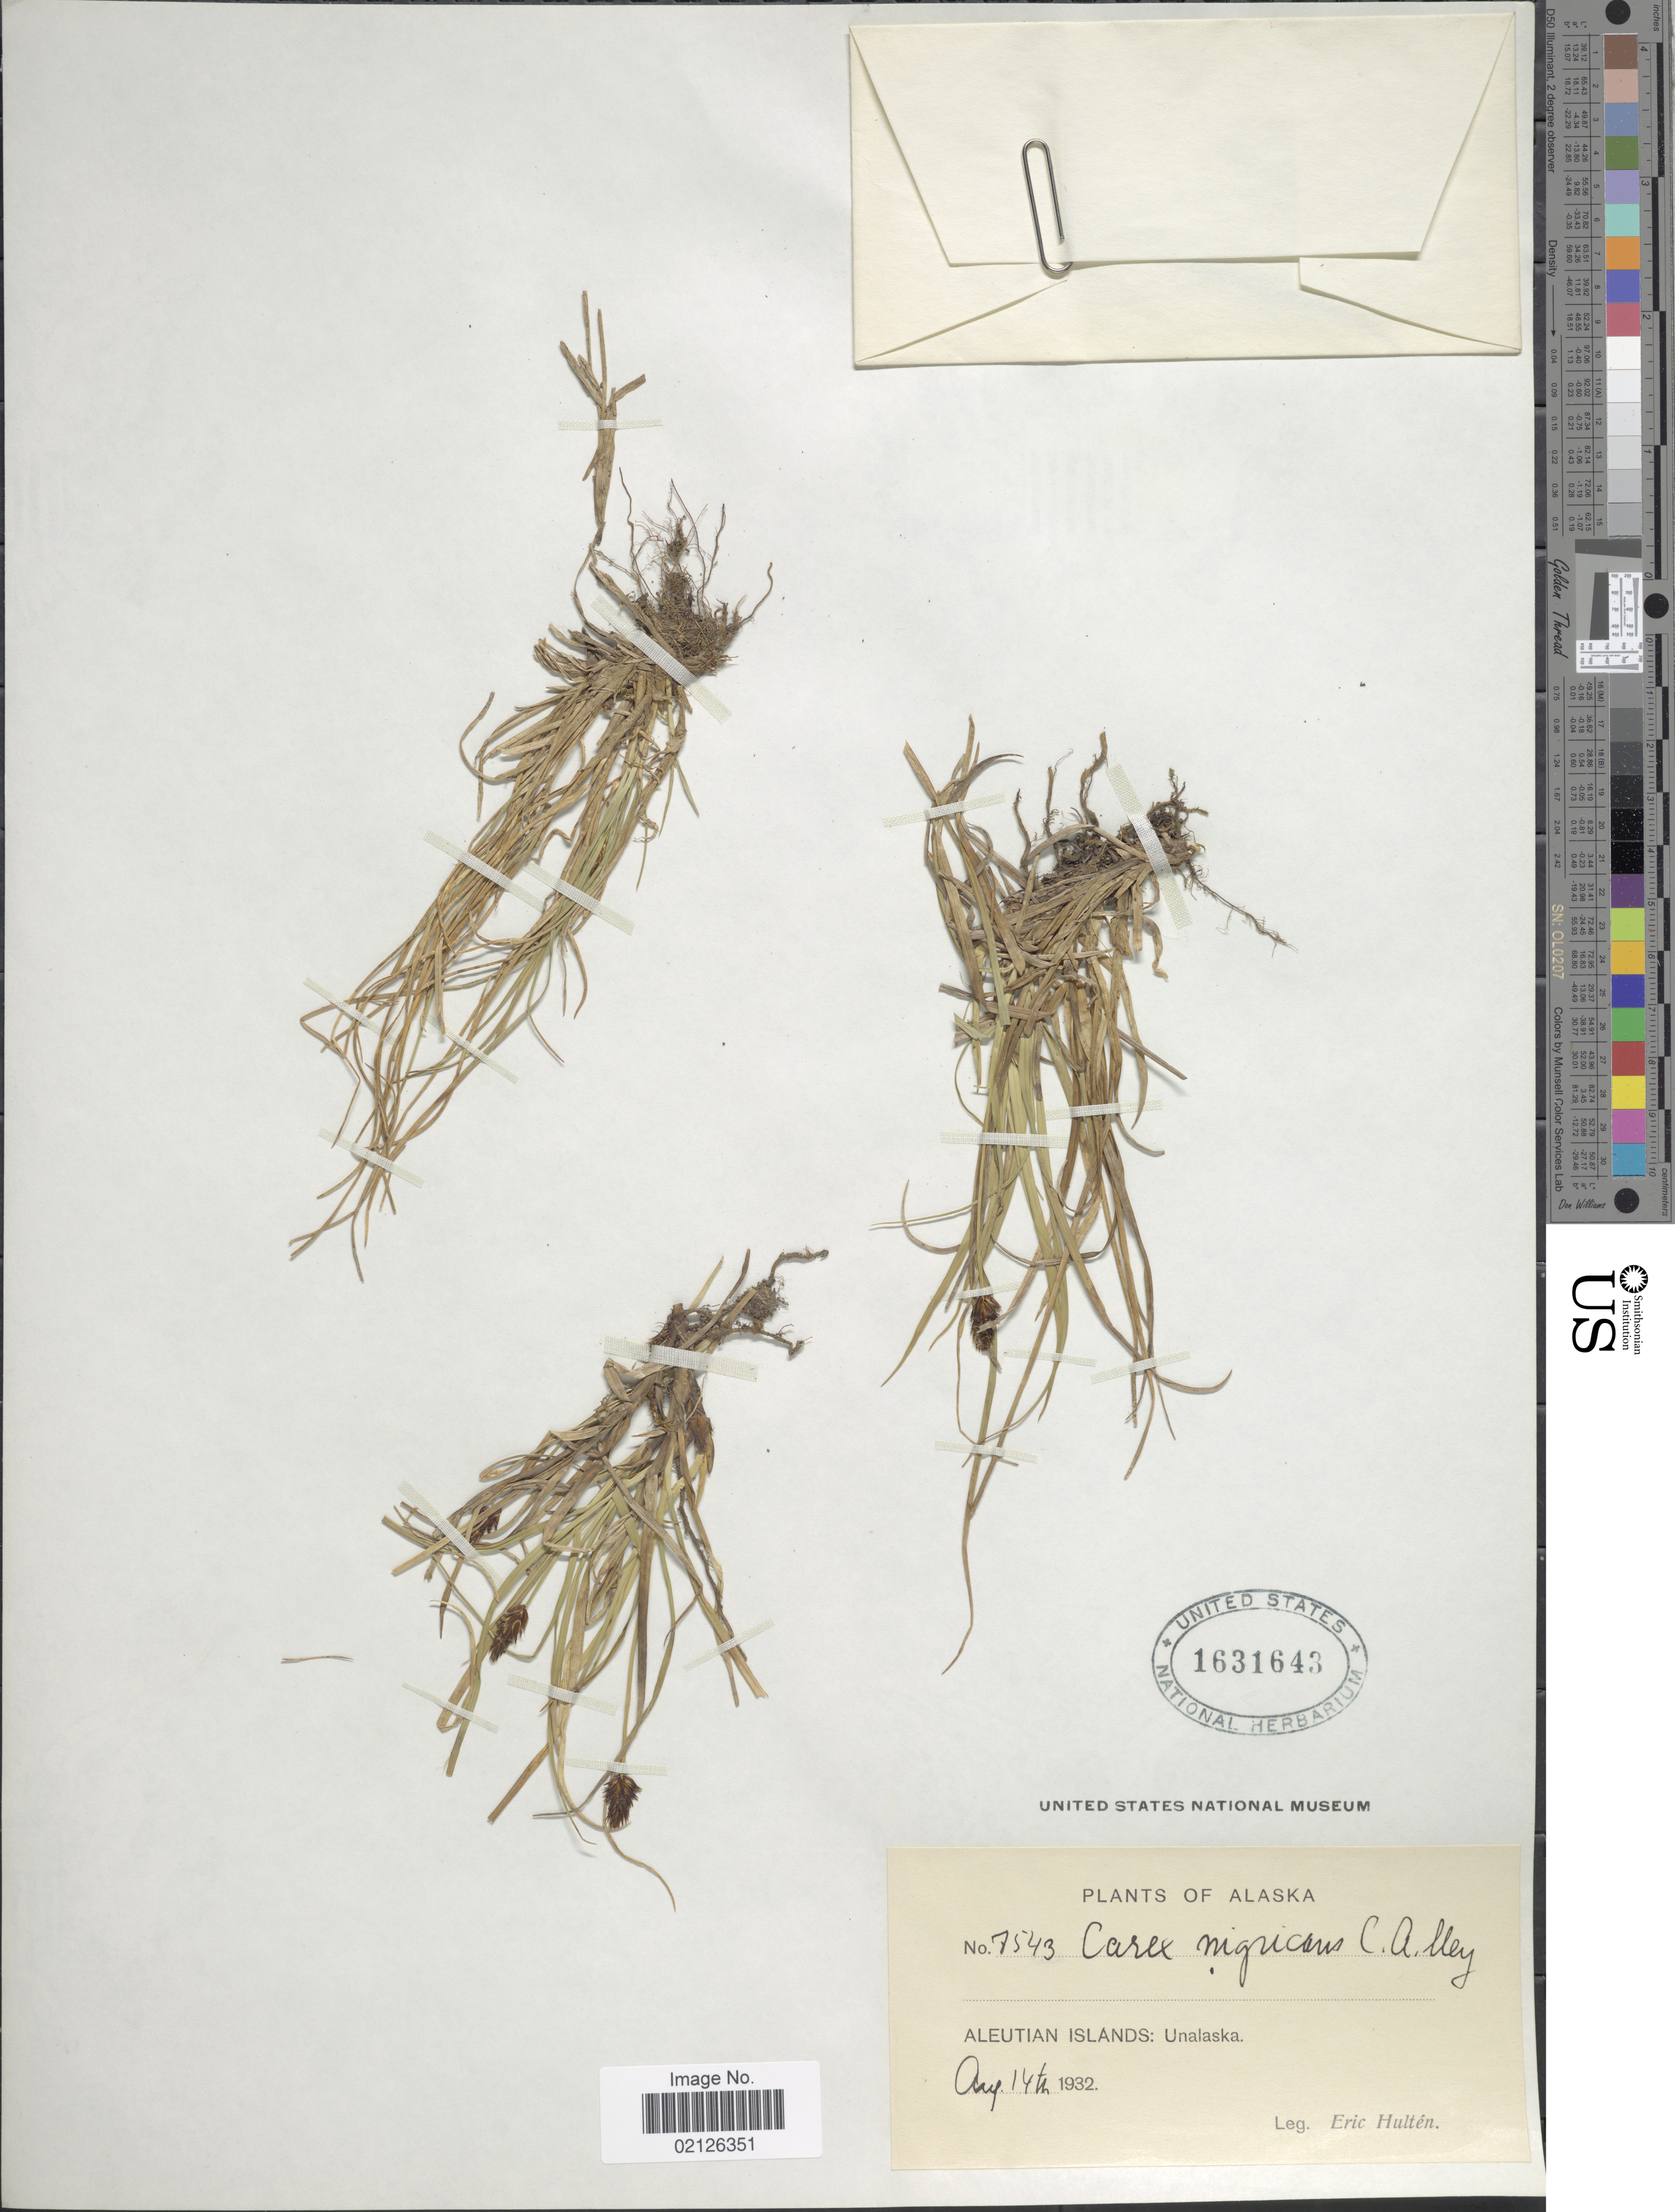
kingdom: Plantae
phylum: Tracheophyta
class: Liliopsida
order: Poales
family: Cyperaceae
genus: Carex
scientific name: Carex nigricans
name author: C.A. Mey.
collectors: E. G. Hultén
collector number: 7543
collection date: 1932-08-14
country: United States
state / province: Alaska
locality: Aleutian Islands: Unalaska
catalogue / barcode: US 1631643